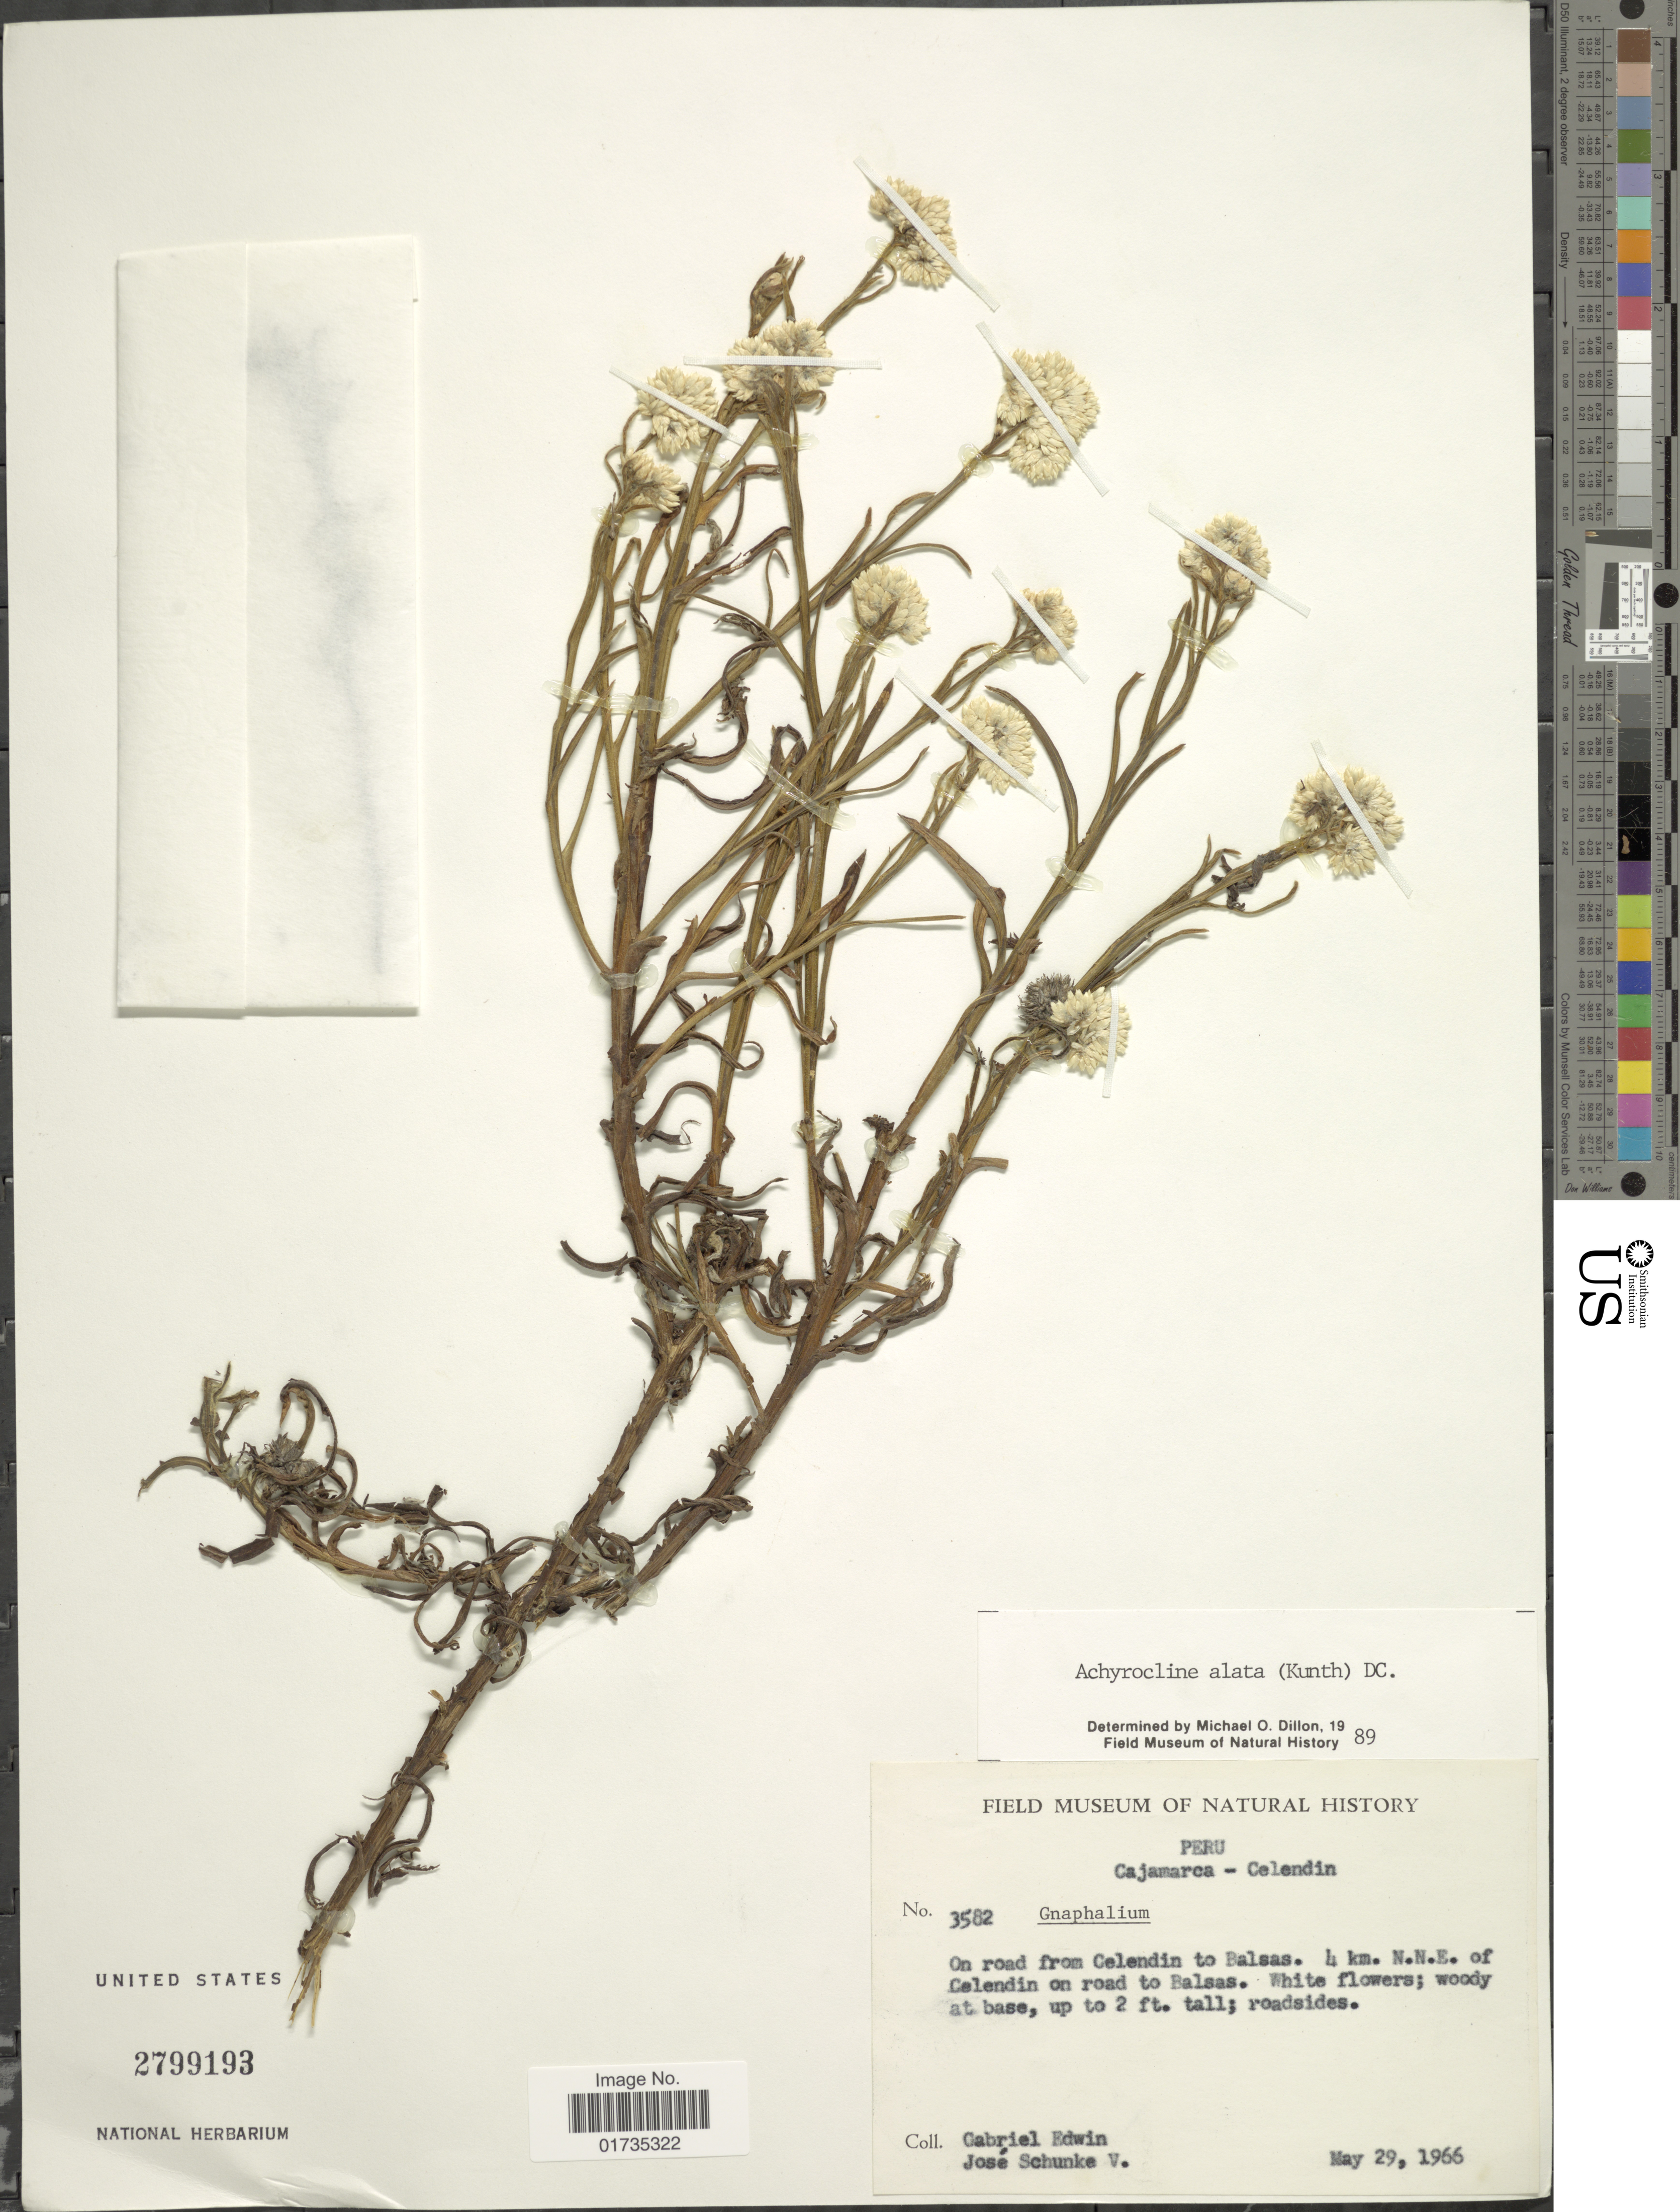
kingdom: Plantae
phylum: Tracheophyta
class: Magnoliopsida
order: Asterales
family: Asteraceae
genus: Achyrocline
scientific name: Achyrocline alata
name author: (Kunth) DC.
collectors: G. Edwin & J. Schunke Vigo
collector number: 3582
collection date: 1966-05-29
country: Peru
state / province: Cajamarca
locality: Peru. Cajamarca-Celendin. On road from Celendin to Balsas.4 km. N. N. E. of Celendin on road to Balsas.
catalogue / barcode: US 2799193